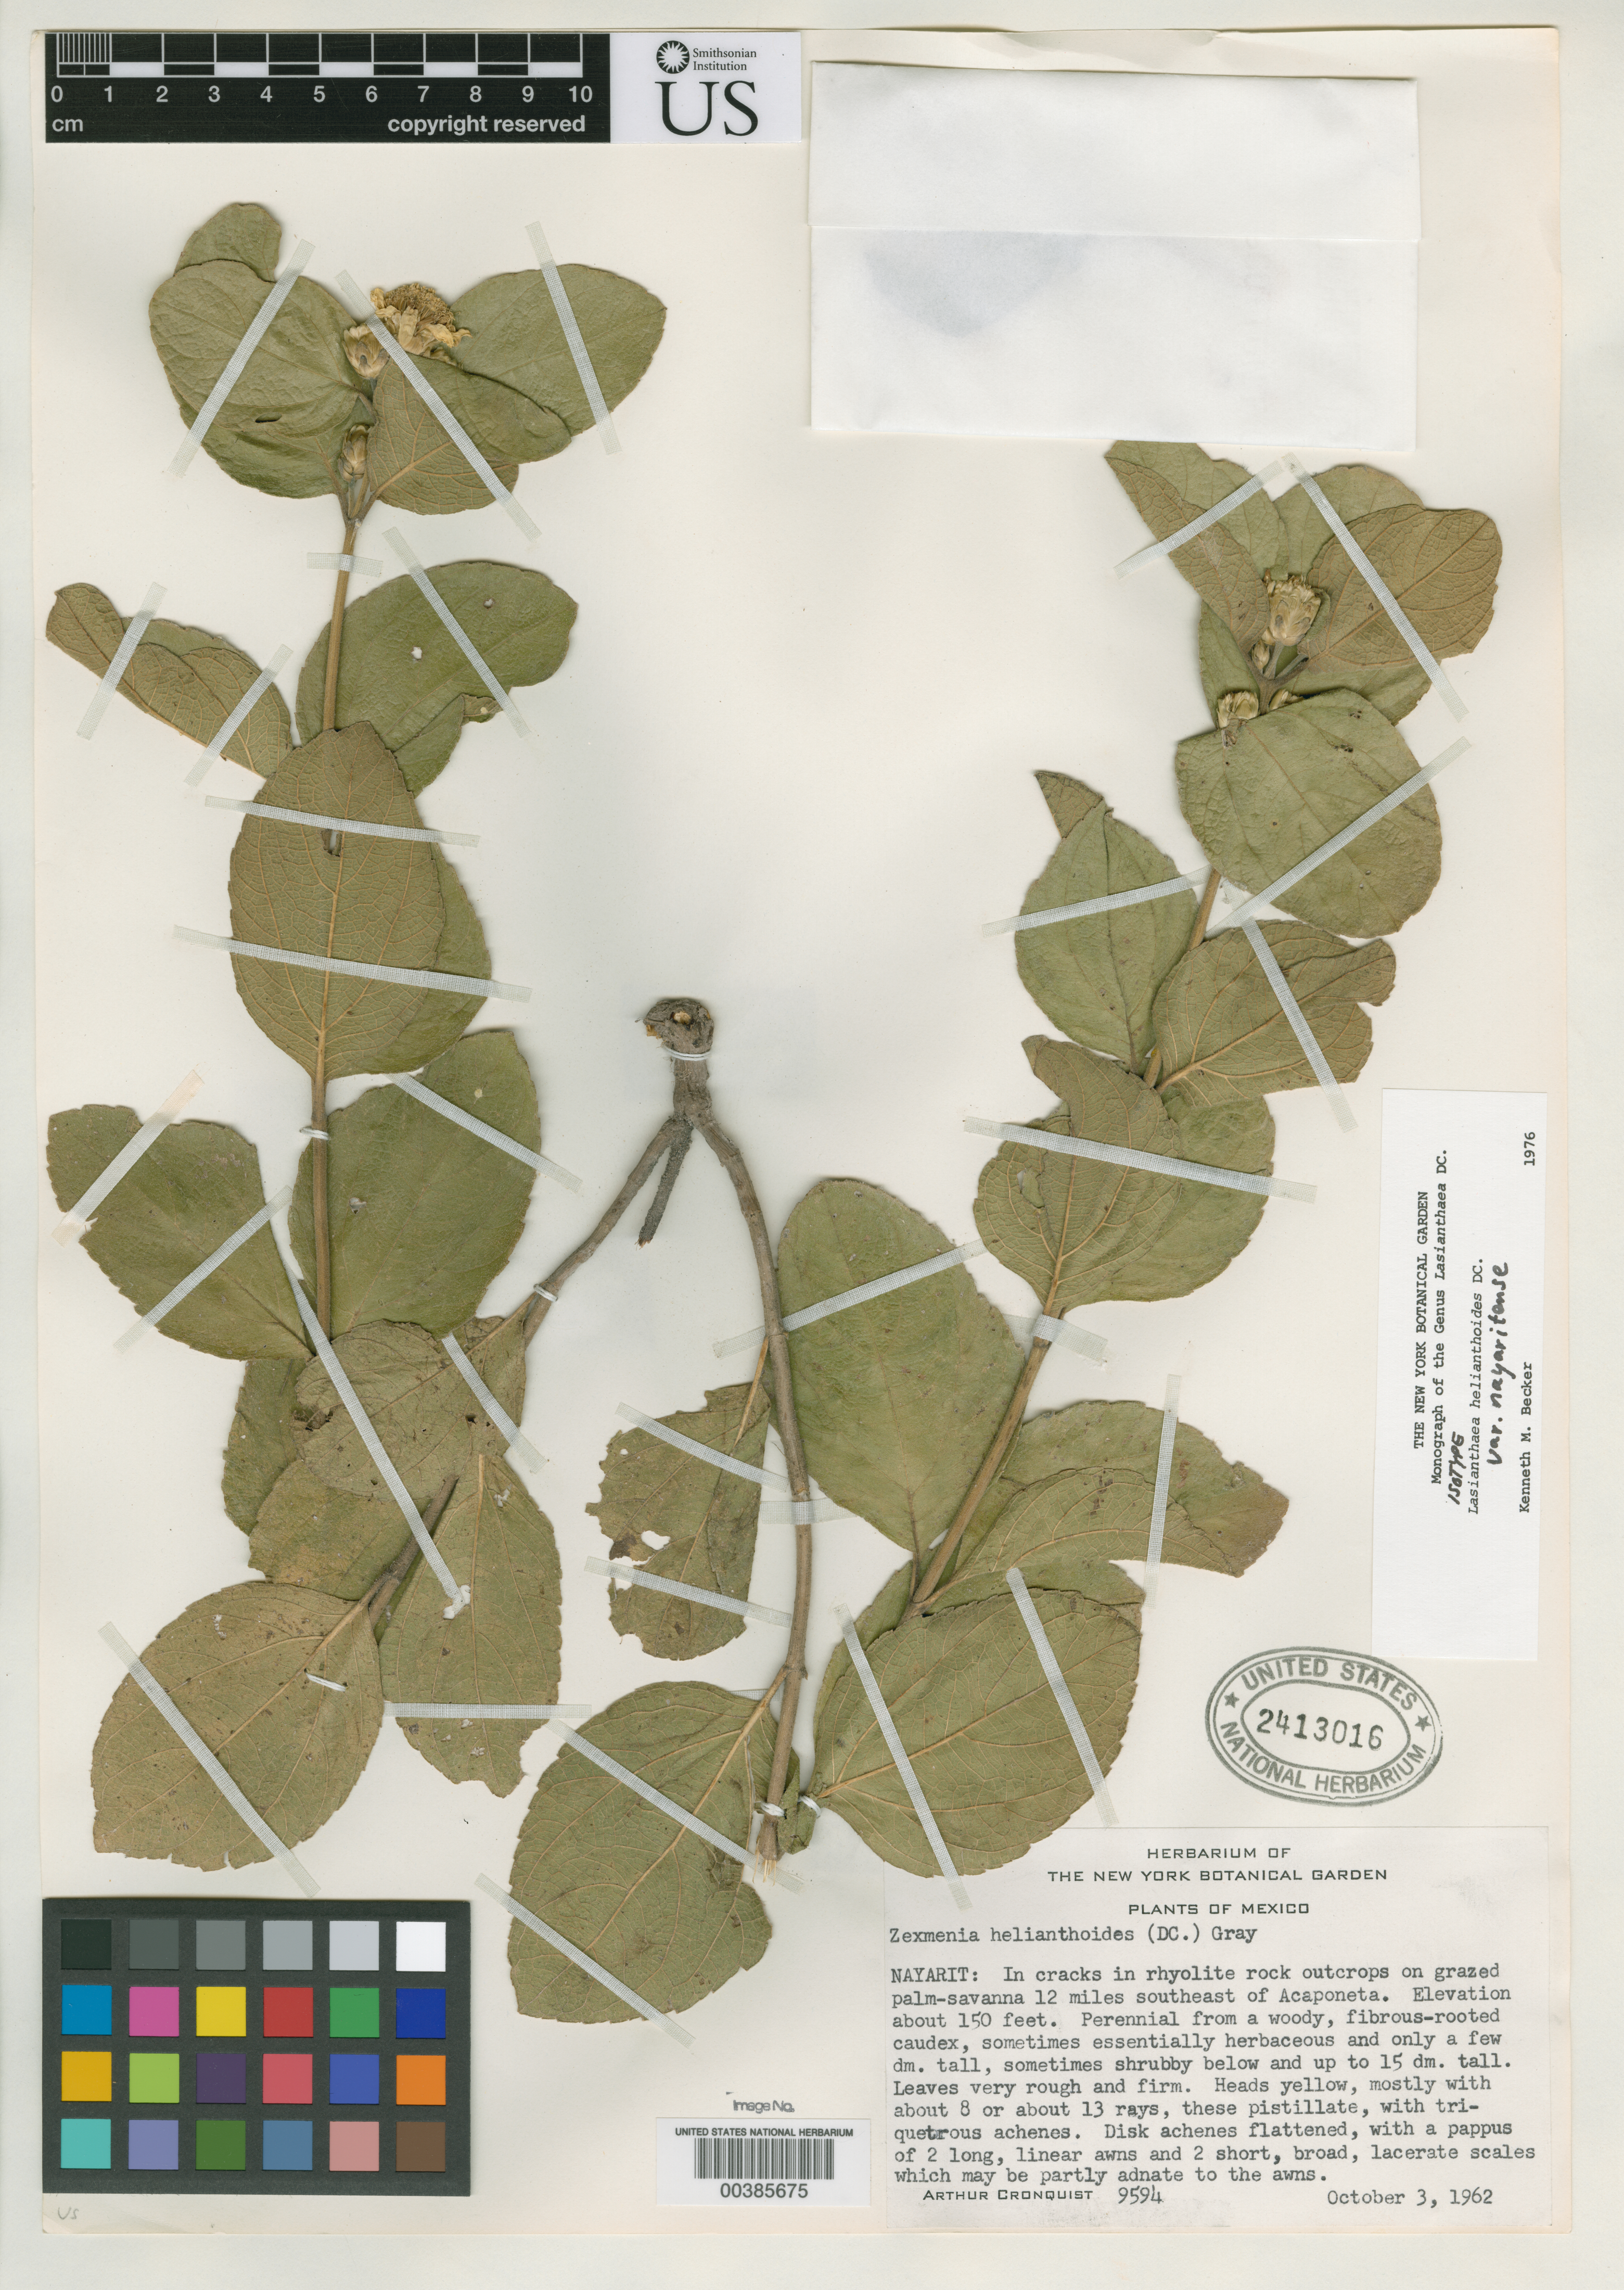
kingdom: Plantae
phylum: Tracheophyta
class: Magnoliopsida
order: Asterales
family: Asteraceae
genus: Lasianthaea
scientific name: Lasianthaea helianthoides var. nayaritense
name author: K.M. Becker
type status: Isotype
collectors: A. J. Cronquist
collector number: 9594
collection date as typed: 03 Oct 1962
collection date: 1962-10-03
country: Mexico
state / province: Nayarit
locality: SE of Acaponeta.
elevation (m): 46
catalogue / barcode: US 2413016